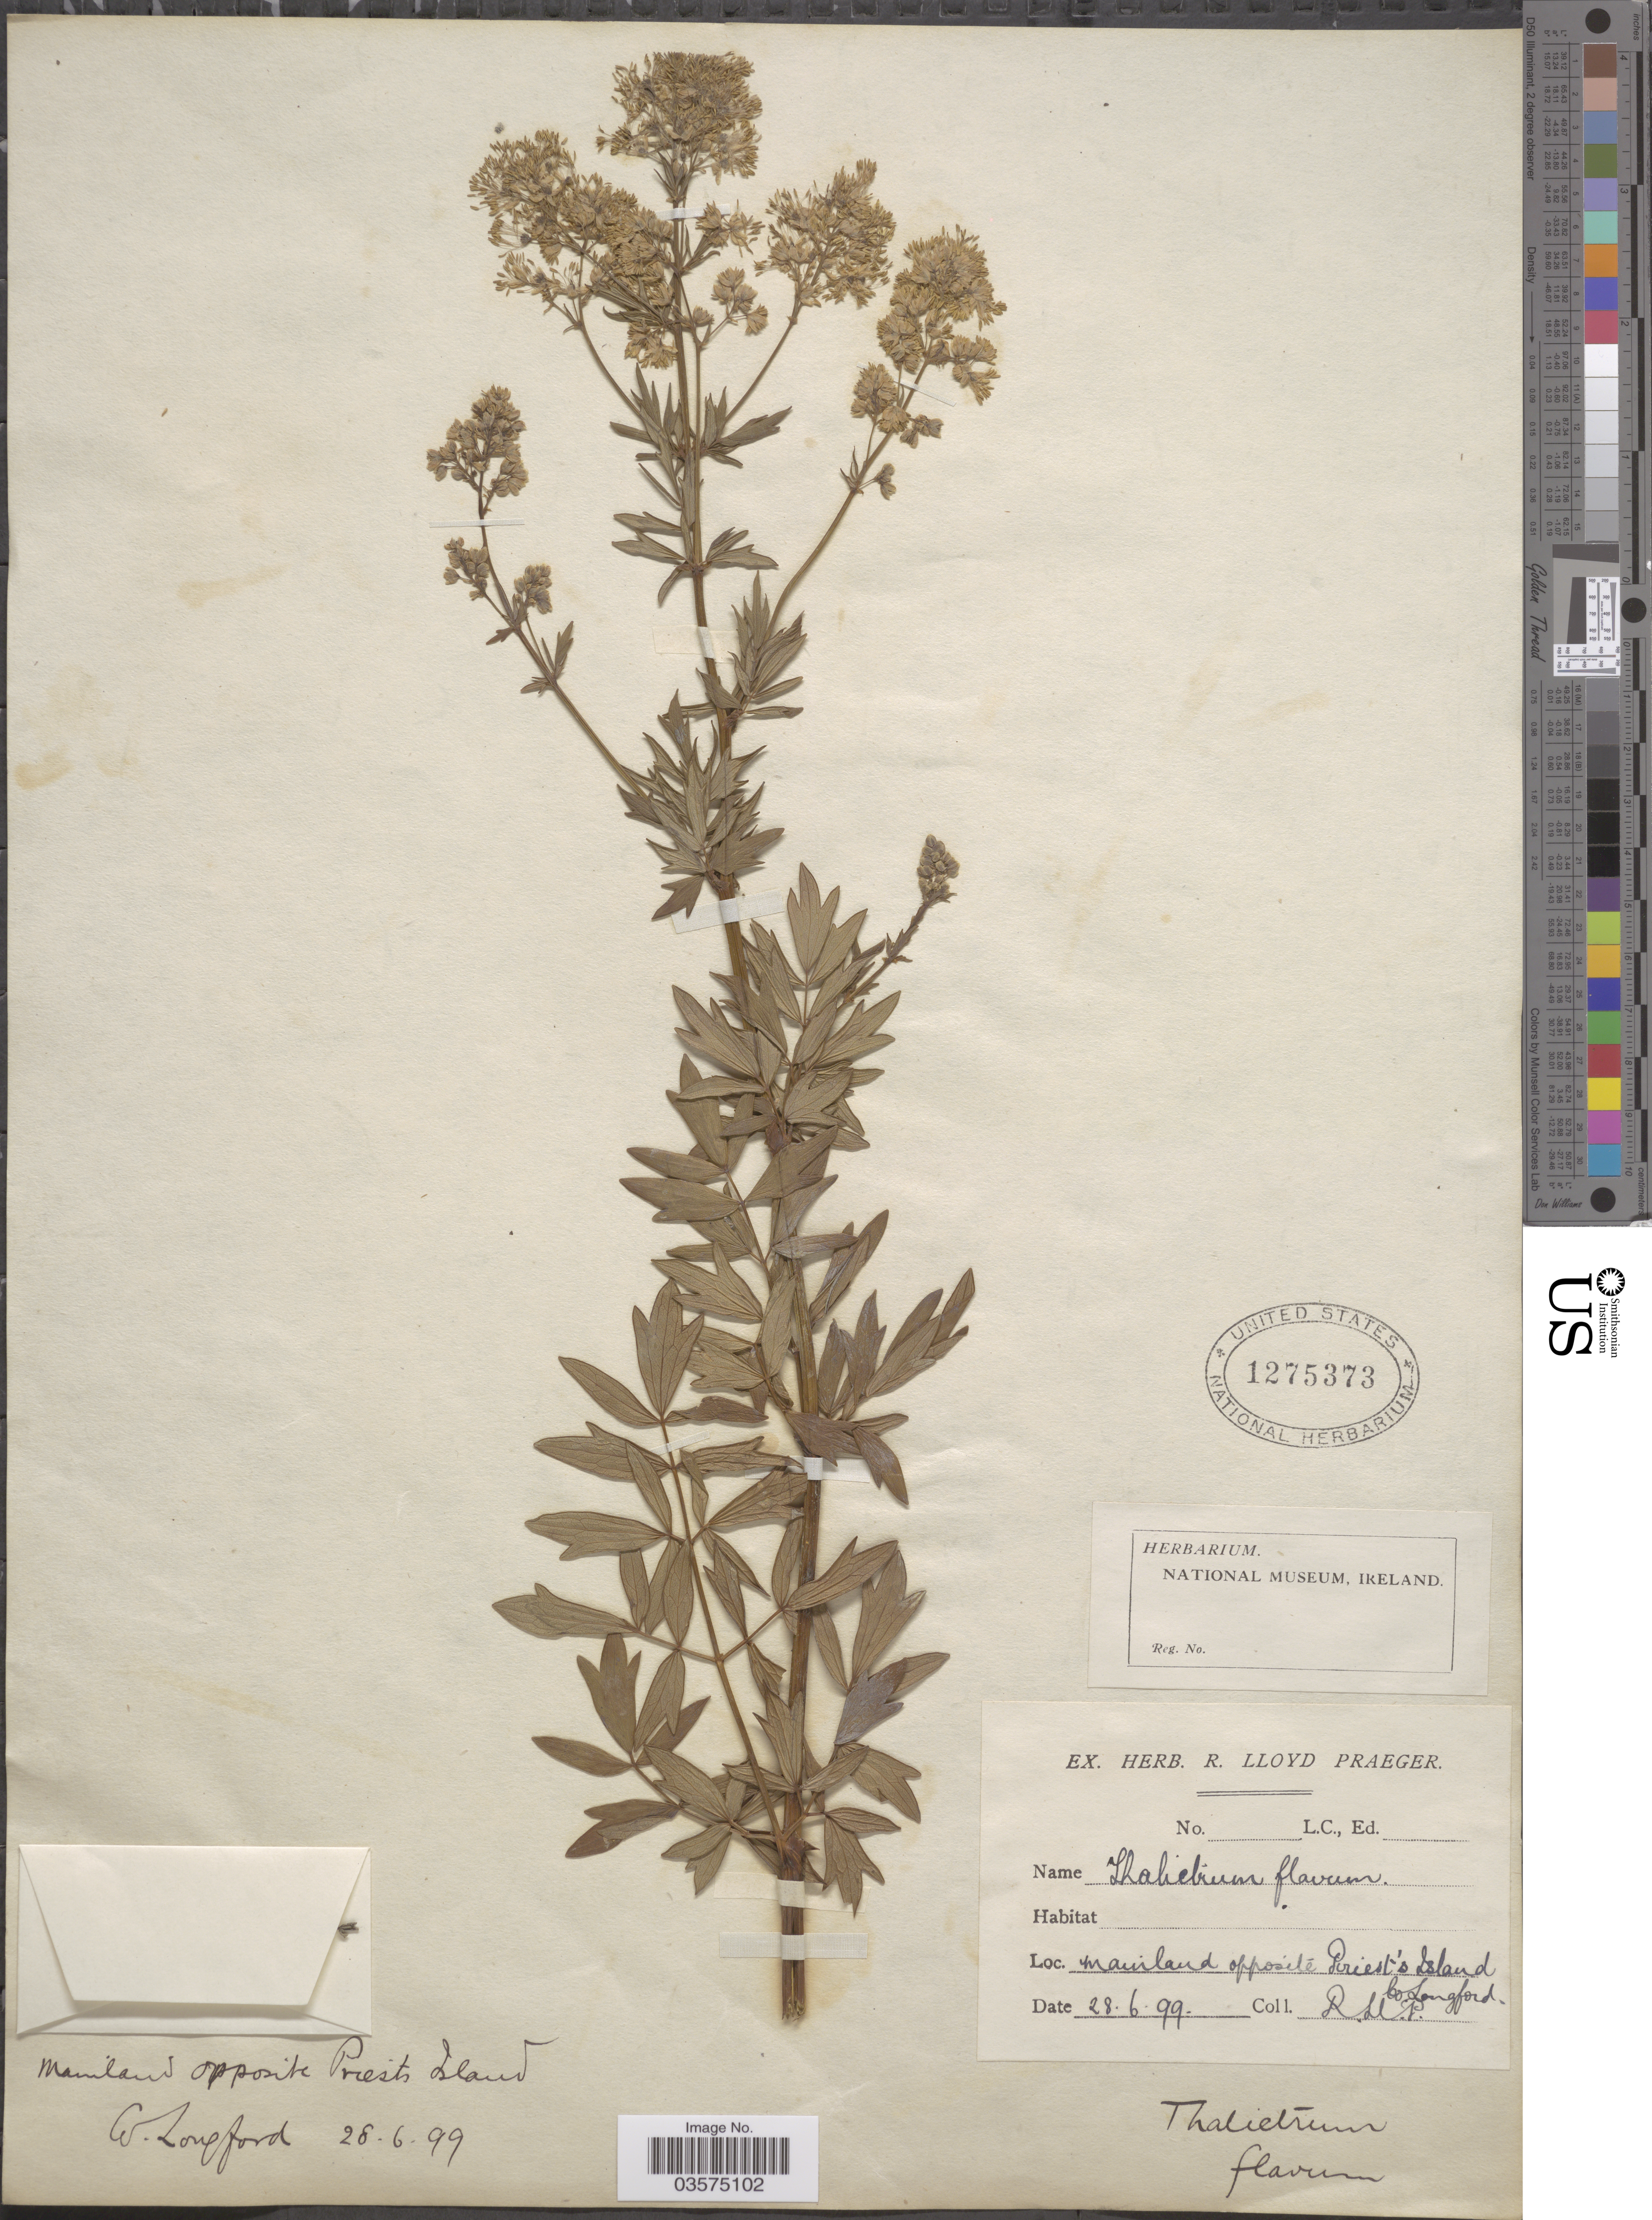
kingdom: Plantae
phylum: Tracheophyta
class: Magnoliopsida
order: Ranunculales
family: Ranunculaceae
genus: Thalictrum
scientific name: Thalictrum flavum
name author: L.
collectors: R. Praeger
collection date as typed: Transcribed d/m/y: 28/6/99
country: Ireland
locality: Mainland opposite Priest's Island. Co. Longford.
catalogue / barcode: US 1275373